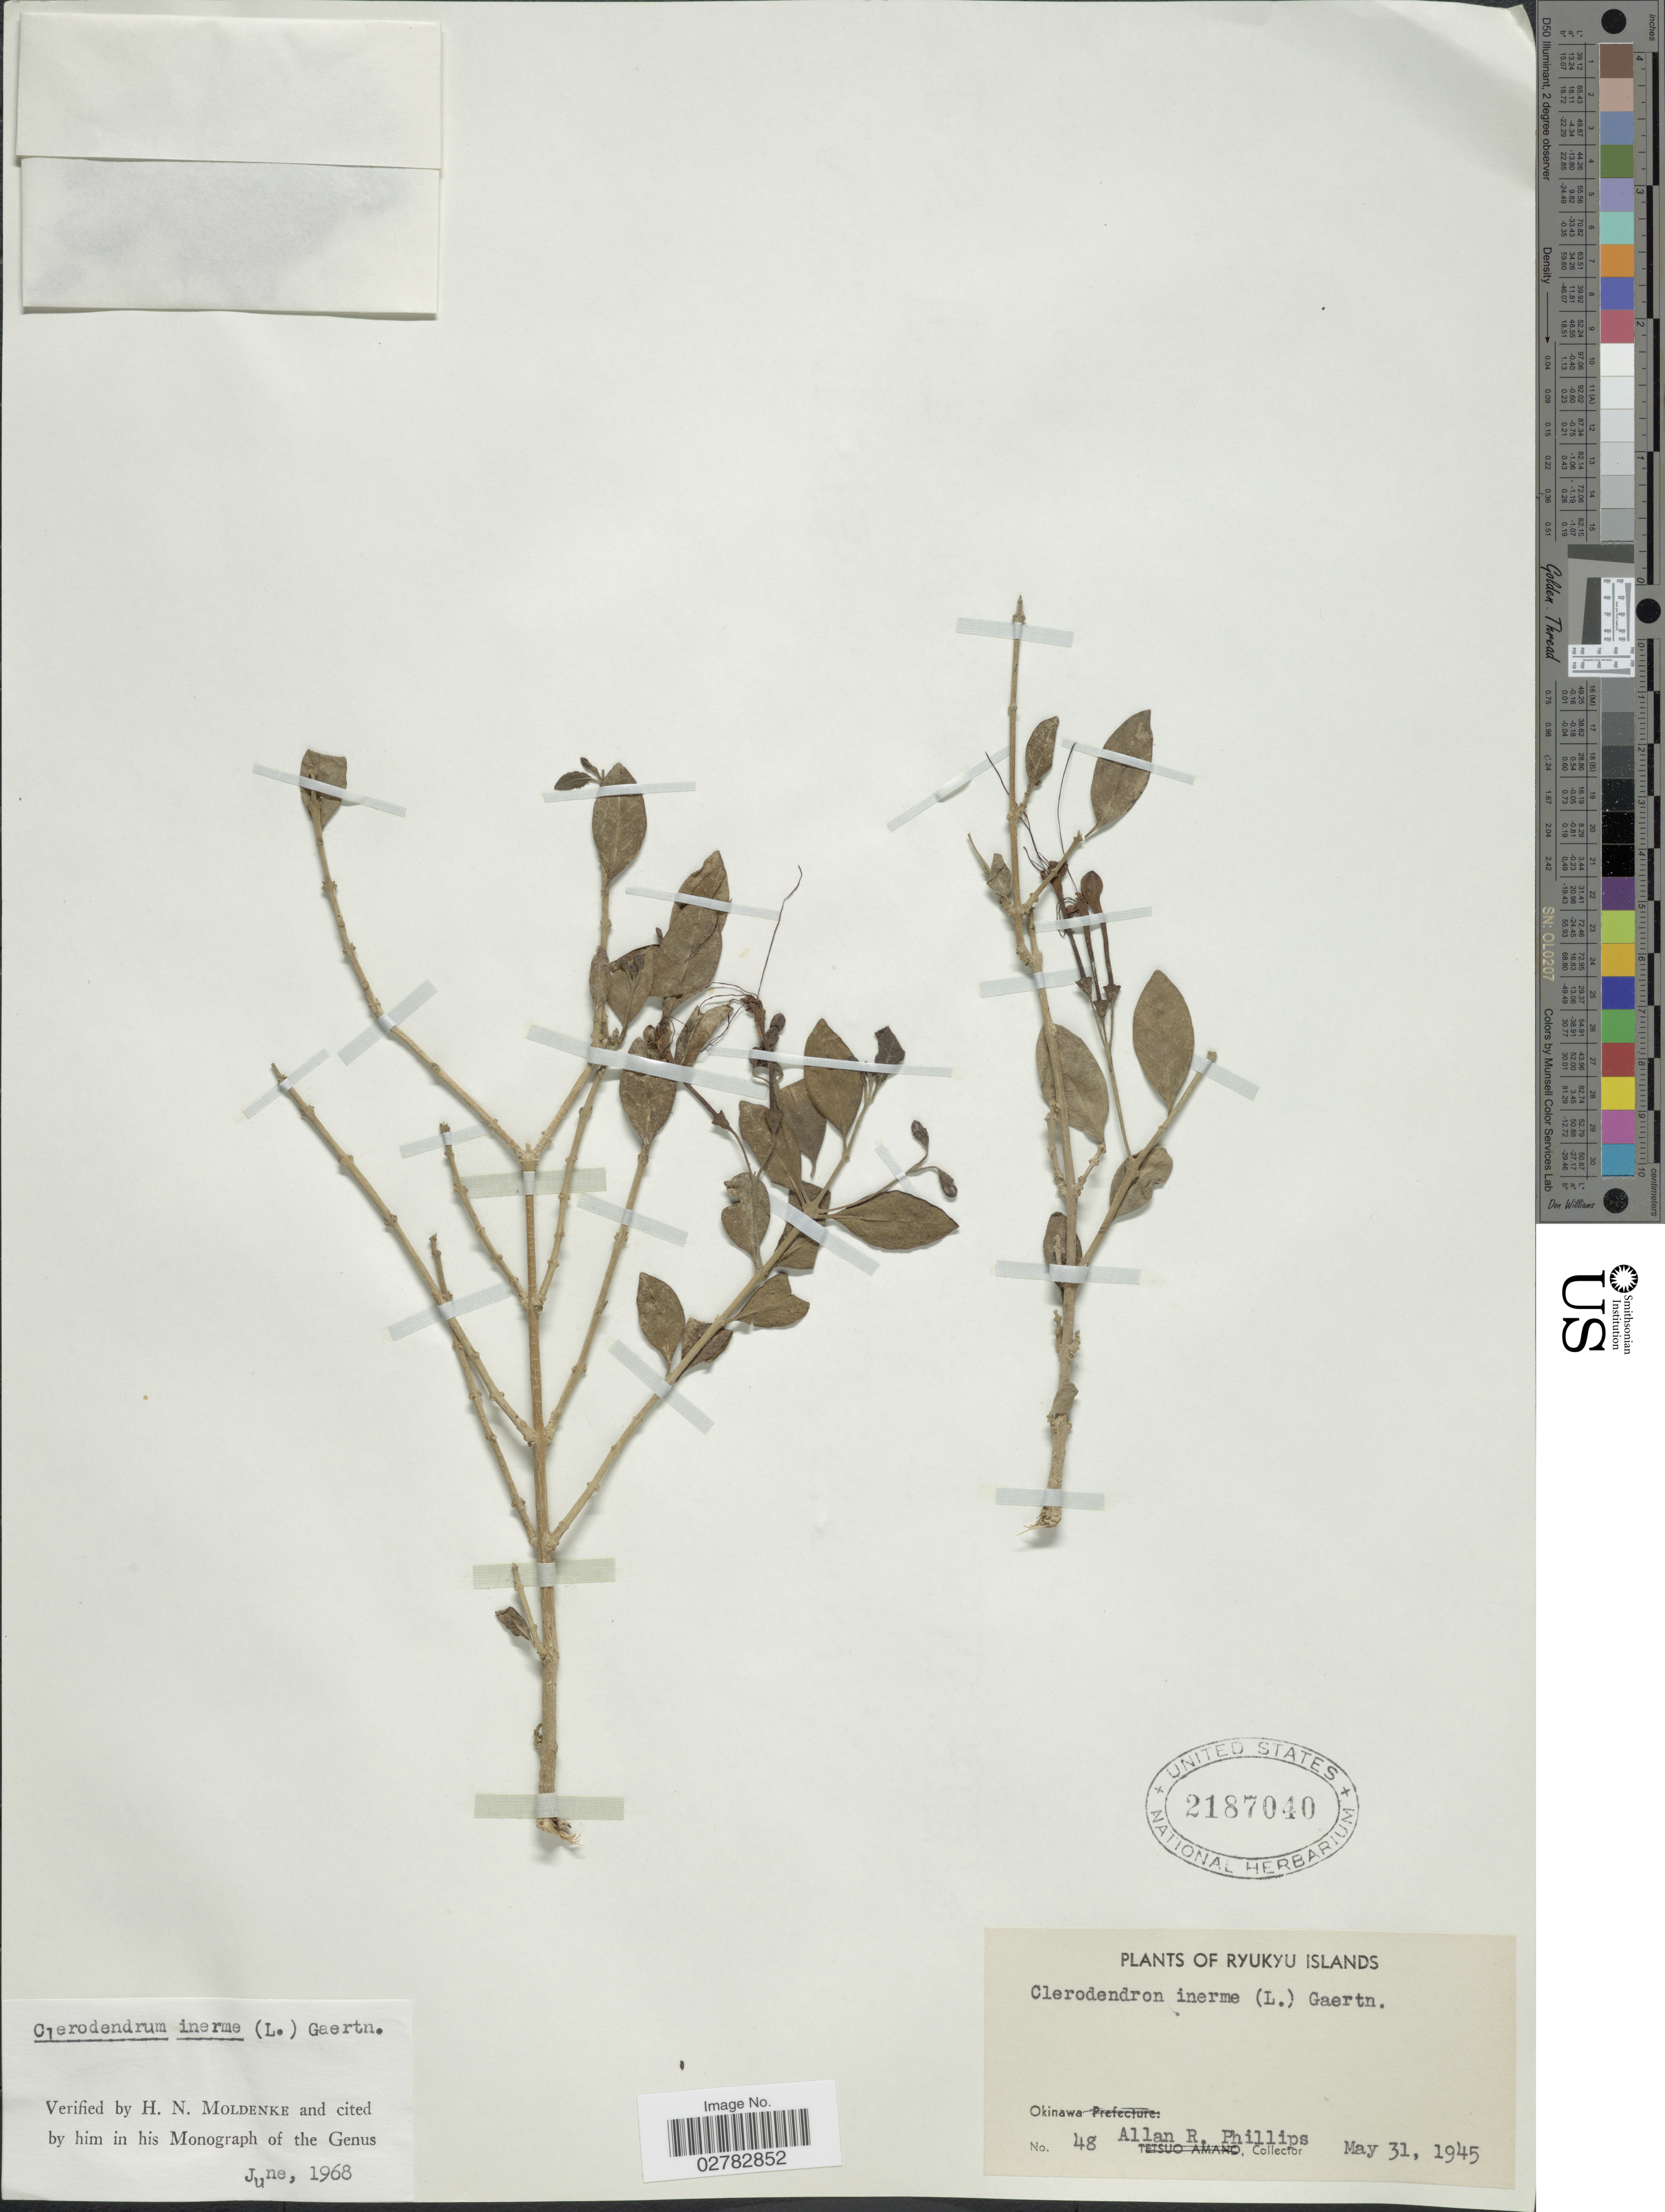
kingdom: Plantae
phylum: Tracheophyta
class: Magnoliopsida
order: Lamiales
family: Lamiaceae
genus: Clerodendrum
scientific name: Clerodendrum inerme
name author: (L.) Gaertn.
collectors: A. R. Phillips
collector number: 48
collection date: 1945-05-31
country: Japan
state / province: Okinawa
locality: Ryukyu Islands.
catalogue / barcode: US 2187040